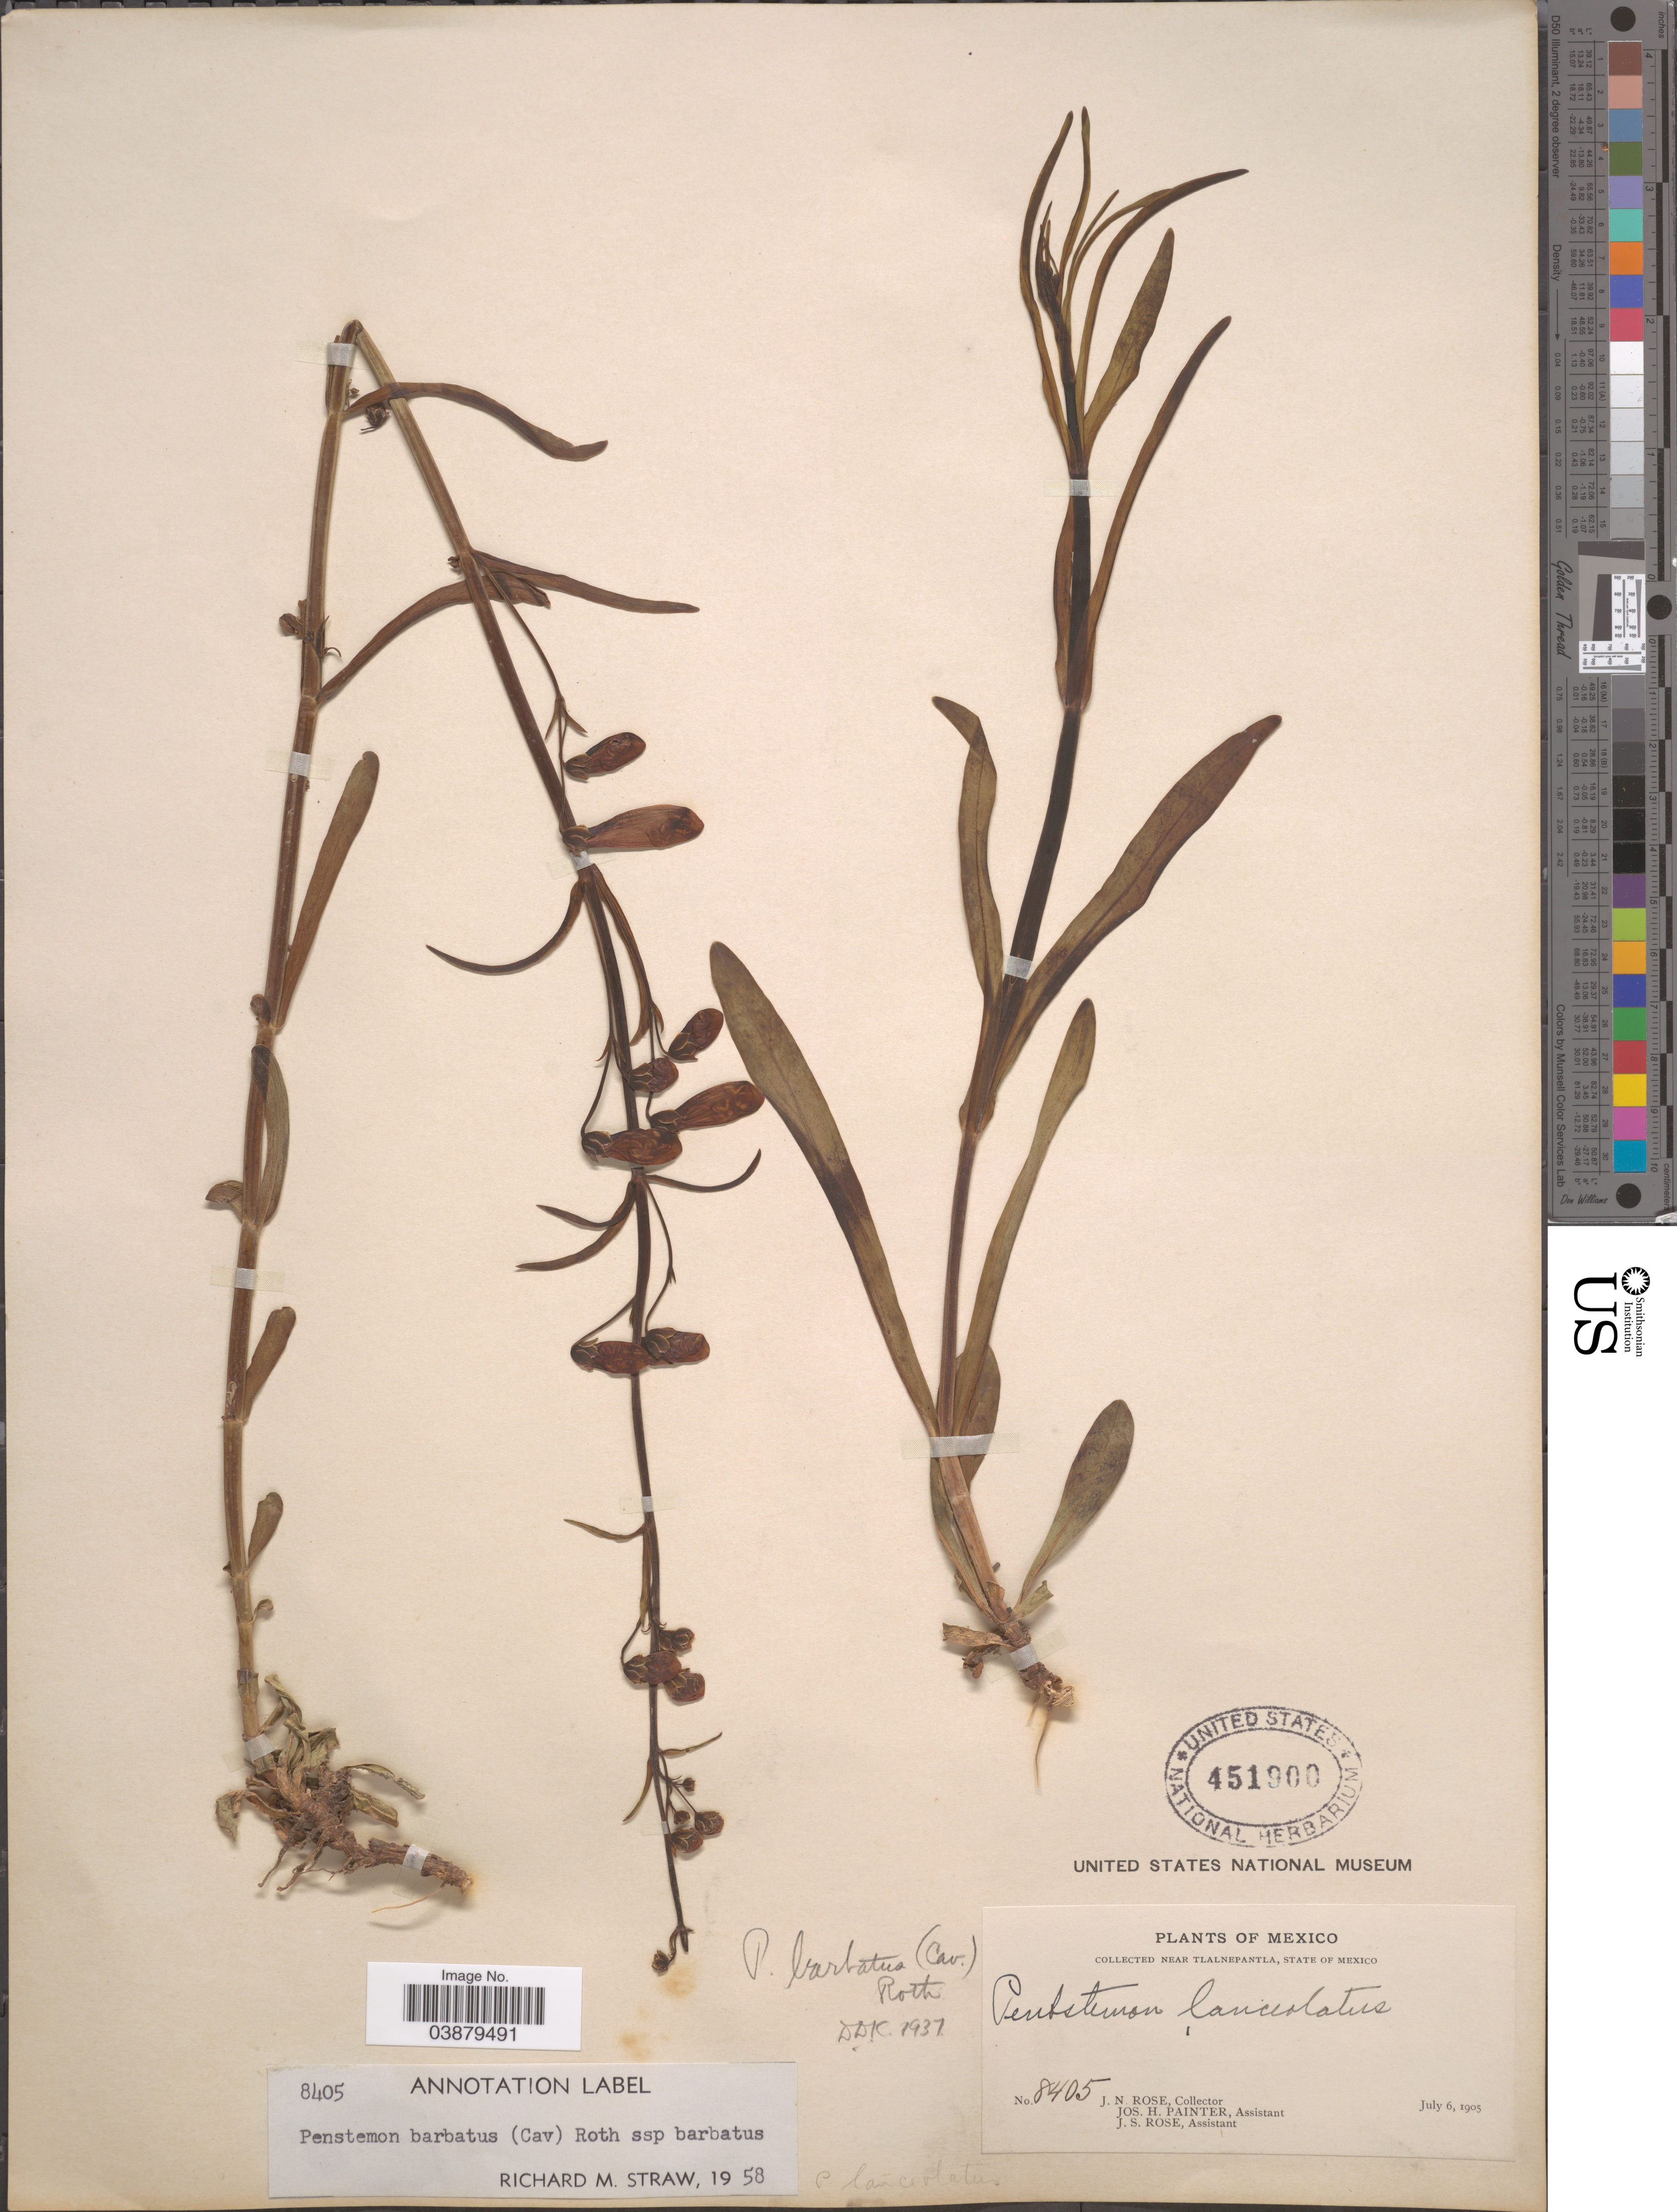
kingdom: Plantae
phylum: Tracheophyta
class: Magnoliopsida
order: Lamiales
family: Plantaginaceae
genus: Penstemon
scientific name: Penstemon barbatus subsp. barbatus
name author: (Cav.) Roth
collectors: J. N. Rose, J. H. Painter & J. S. Rose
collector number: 8405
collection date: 1905-07-06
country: Mexico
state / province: México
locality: Near Tlalnepantla.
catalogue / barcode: US 451900